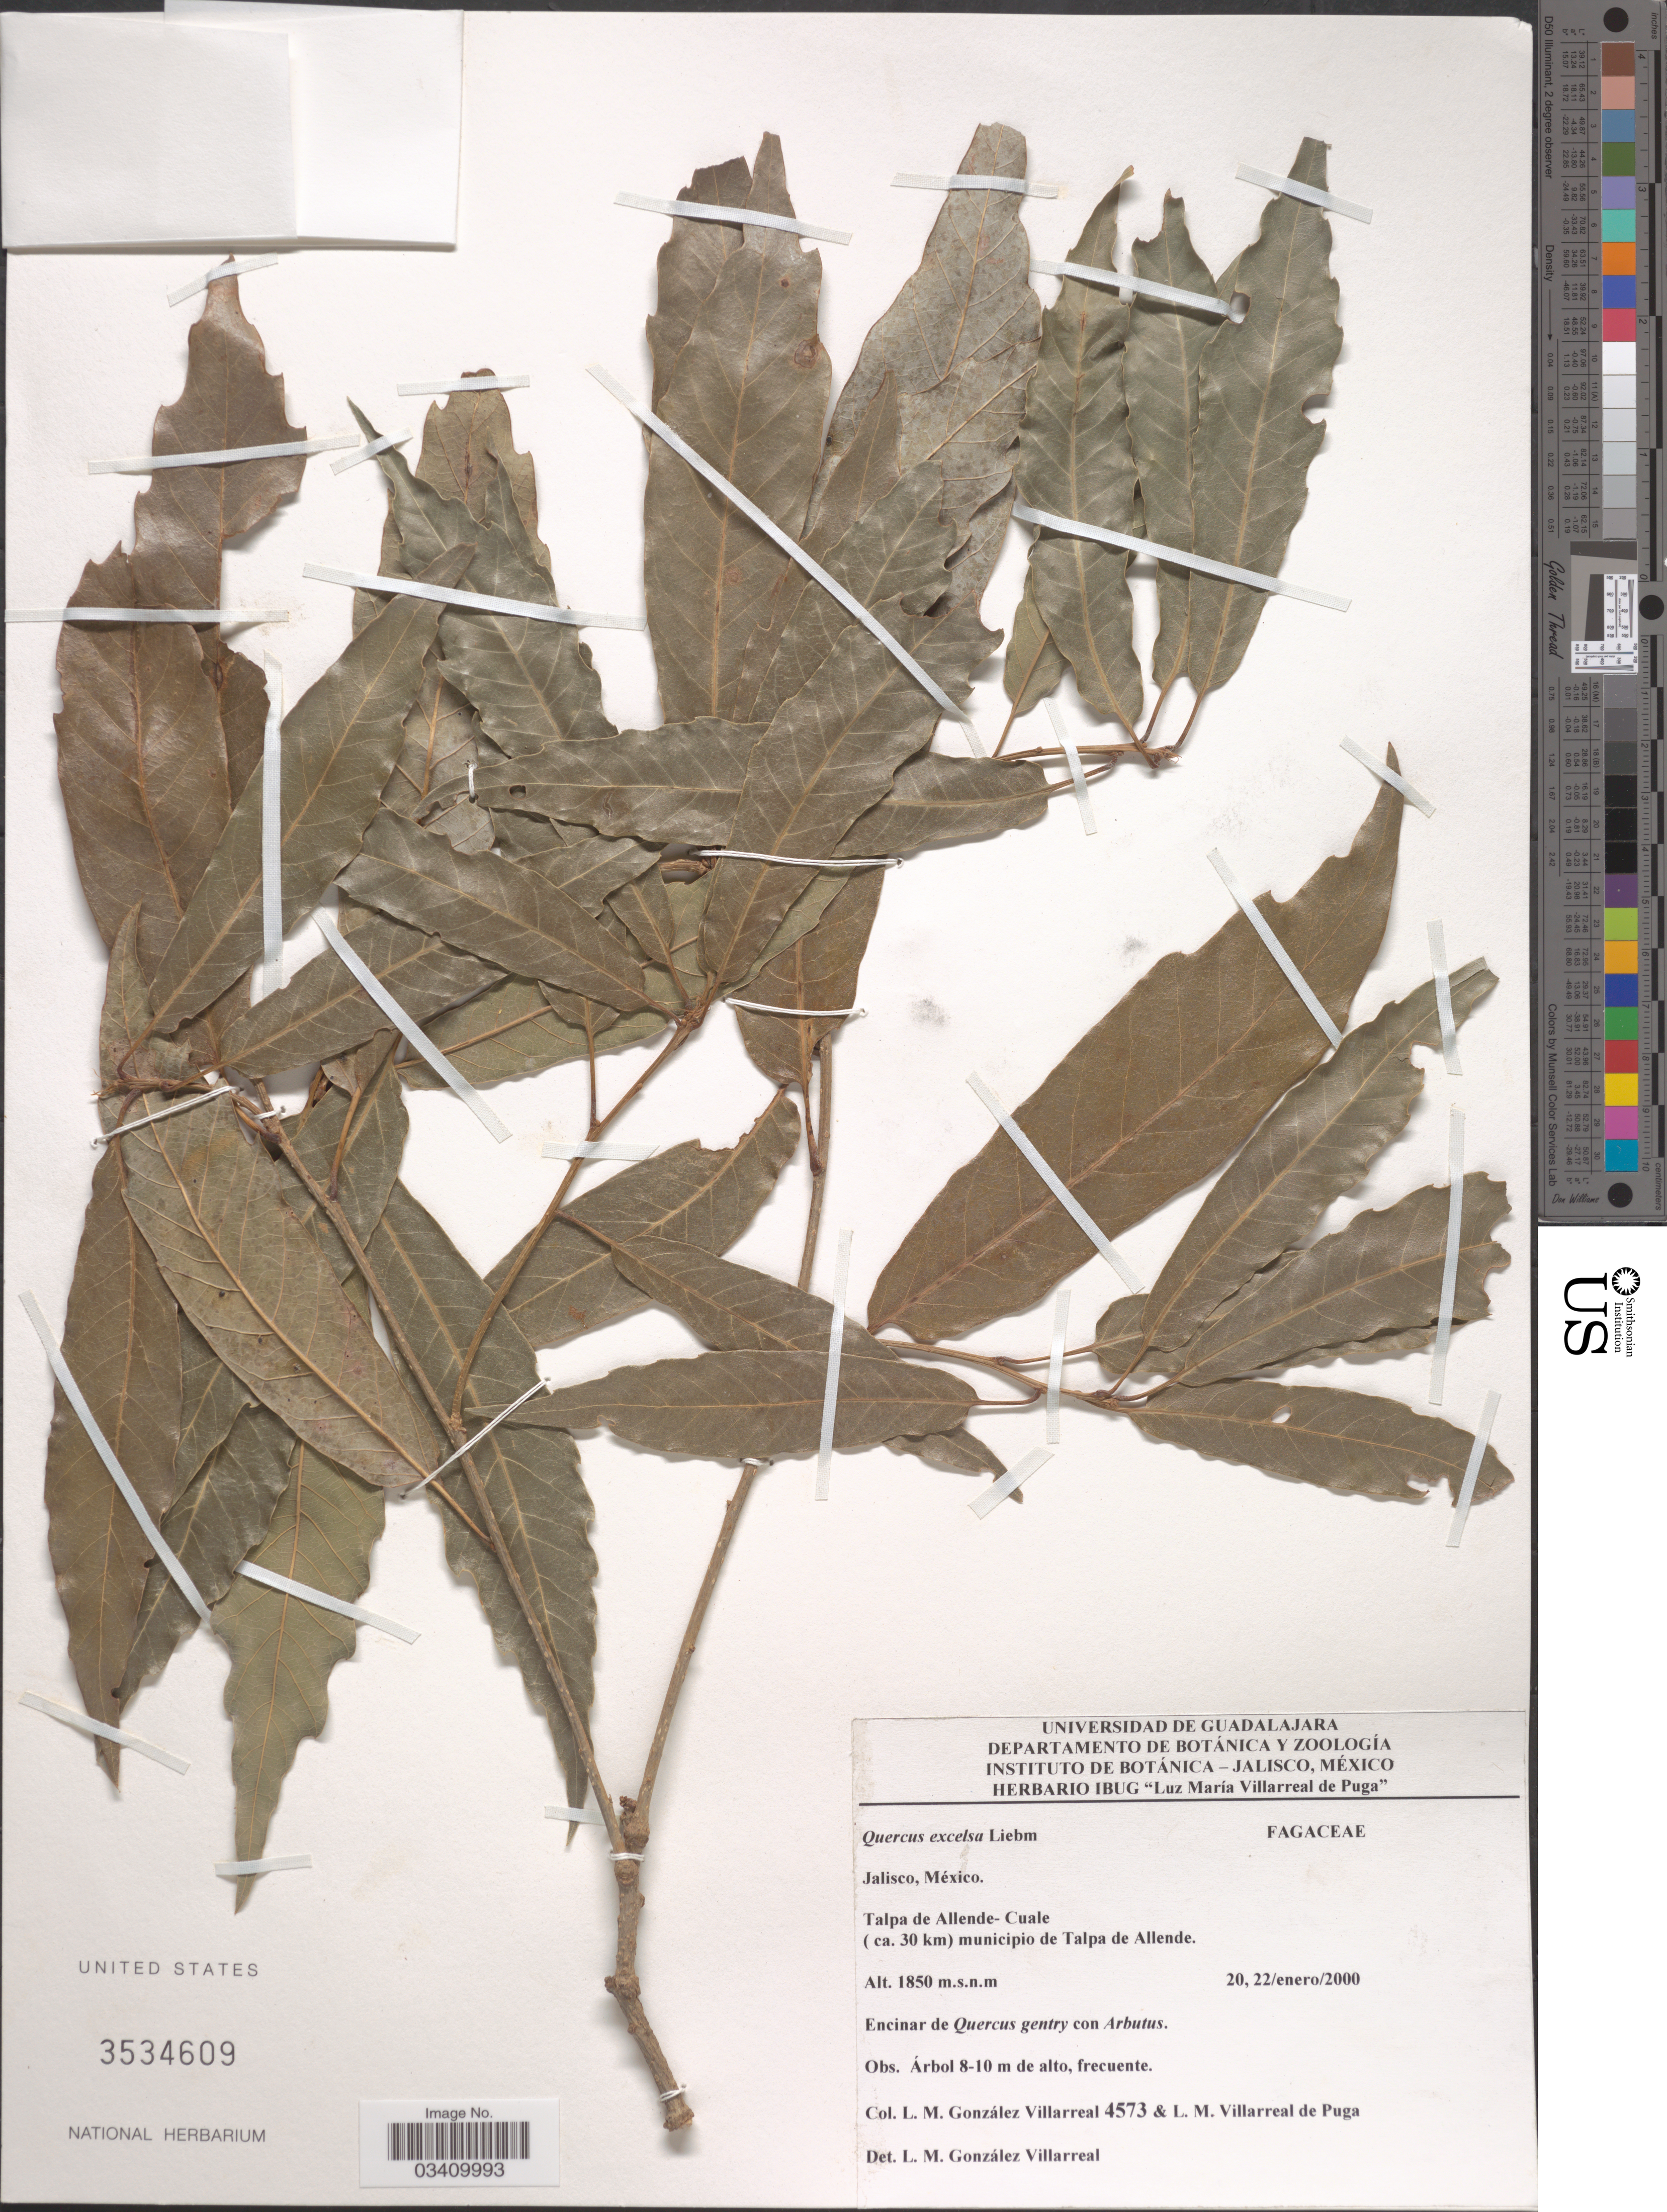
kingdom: Plantae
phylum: Tracheophyta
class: Magnoliopsida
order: Fagales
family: Fagaceae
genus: Quercus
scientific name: Quercus excelsa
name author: Liebm.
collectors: L. M. González & L. Villarreal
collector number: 4573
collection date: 2000-01-20/2000-01-22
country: Mexico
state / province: Jalisco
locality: Talpa de Allende-Cuale. (ca. 30 km) municipio de Talpa de Allende).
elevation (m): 1850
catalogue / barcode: US 3534609